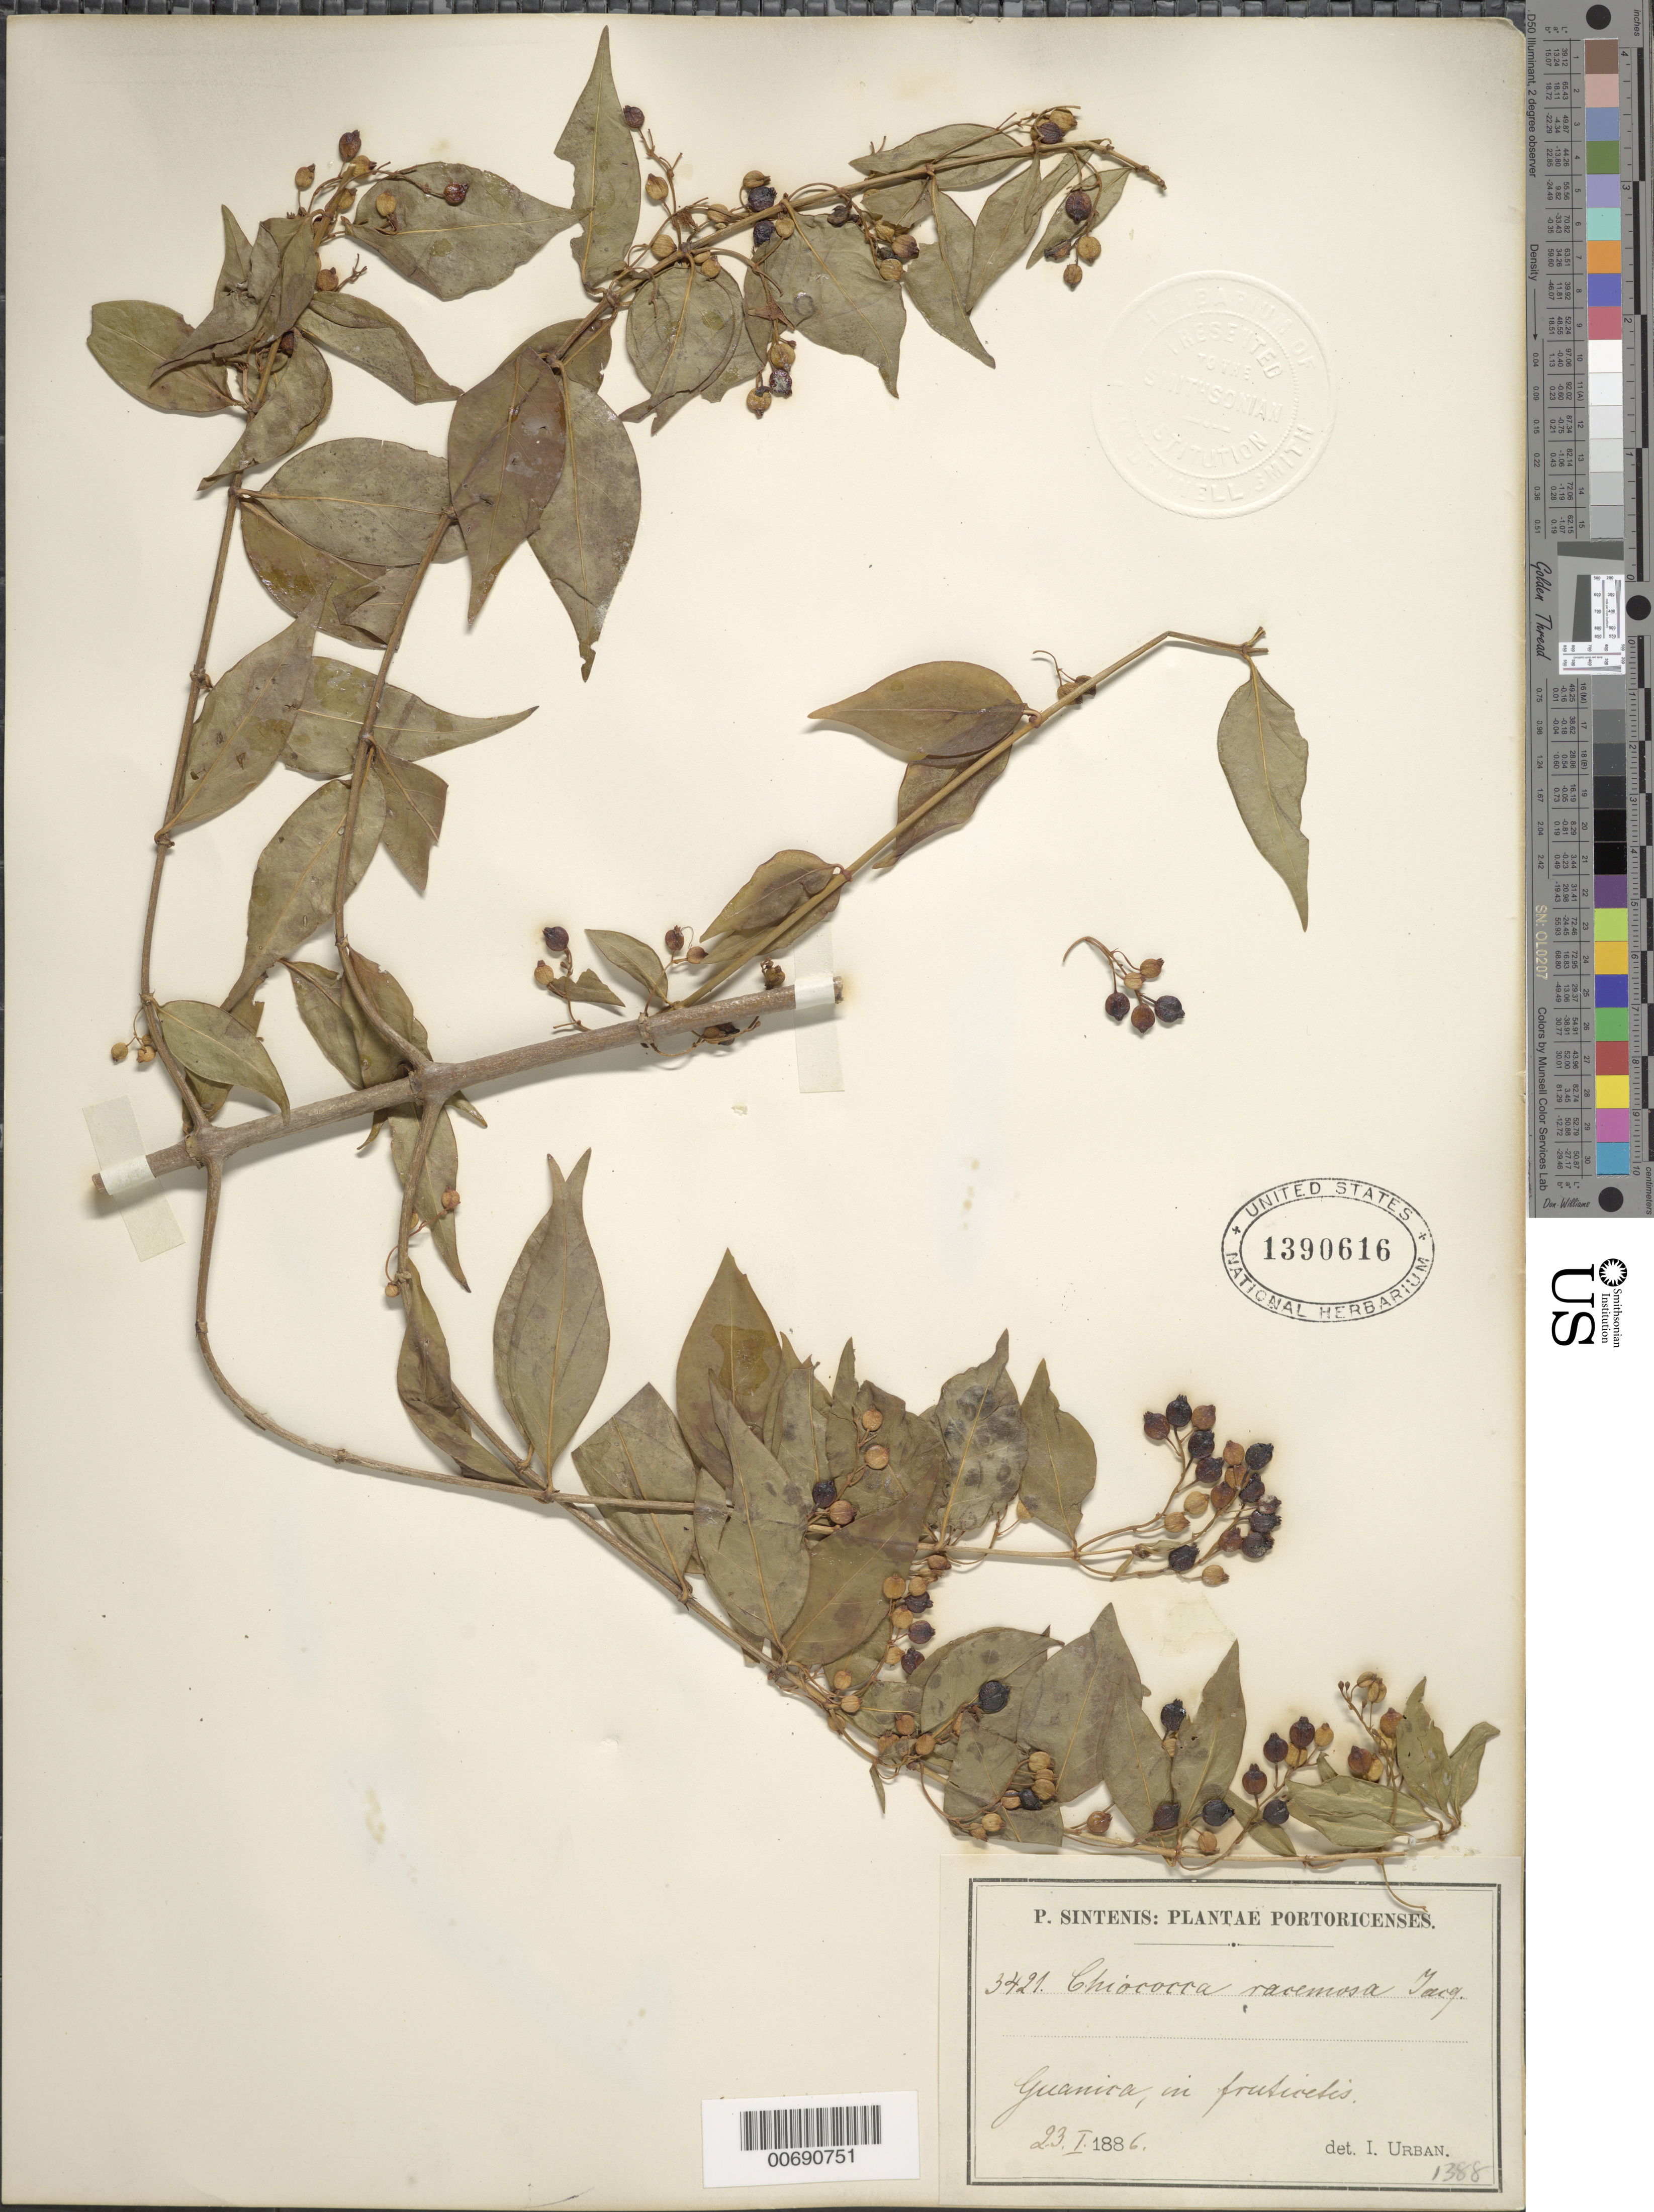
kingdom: Plantae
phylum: Tracheophyta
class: Magnoliopsida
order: Gentianales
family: Rubiaceae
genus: Chiococca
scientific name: Chiococca alba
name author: (L.) Hitchc.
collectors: P. Sintenis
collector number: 3421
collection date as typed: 23 Jan 1886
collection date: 1886-01-23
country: Puerto Rico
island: Greater Antilles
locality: Guanica. In fruticetis.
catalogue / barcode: US 1390616